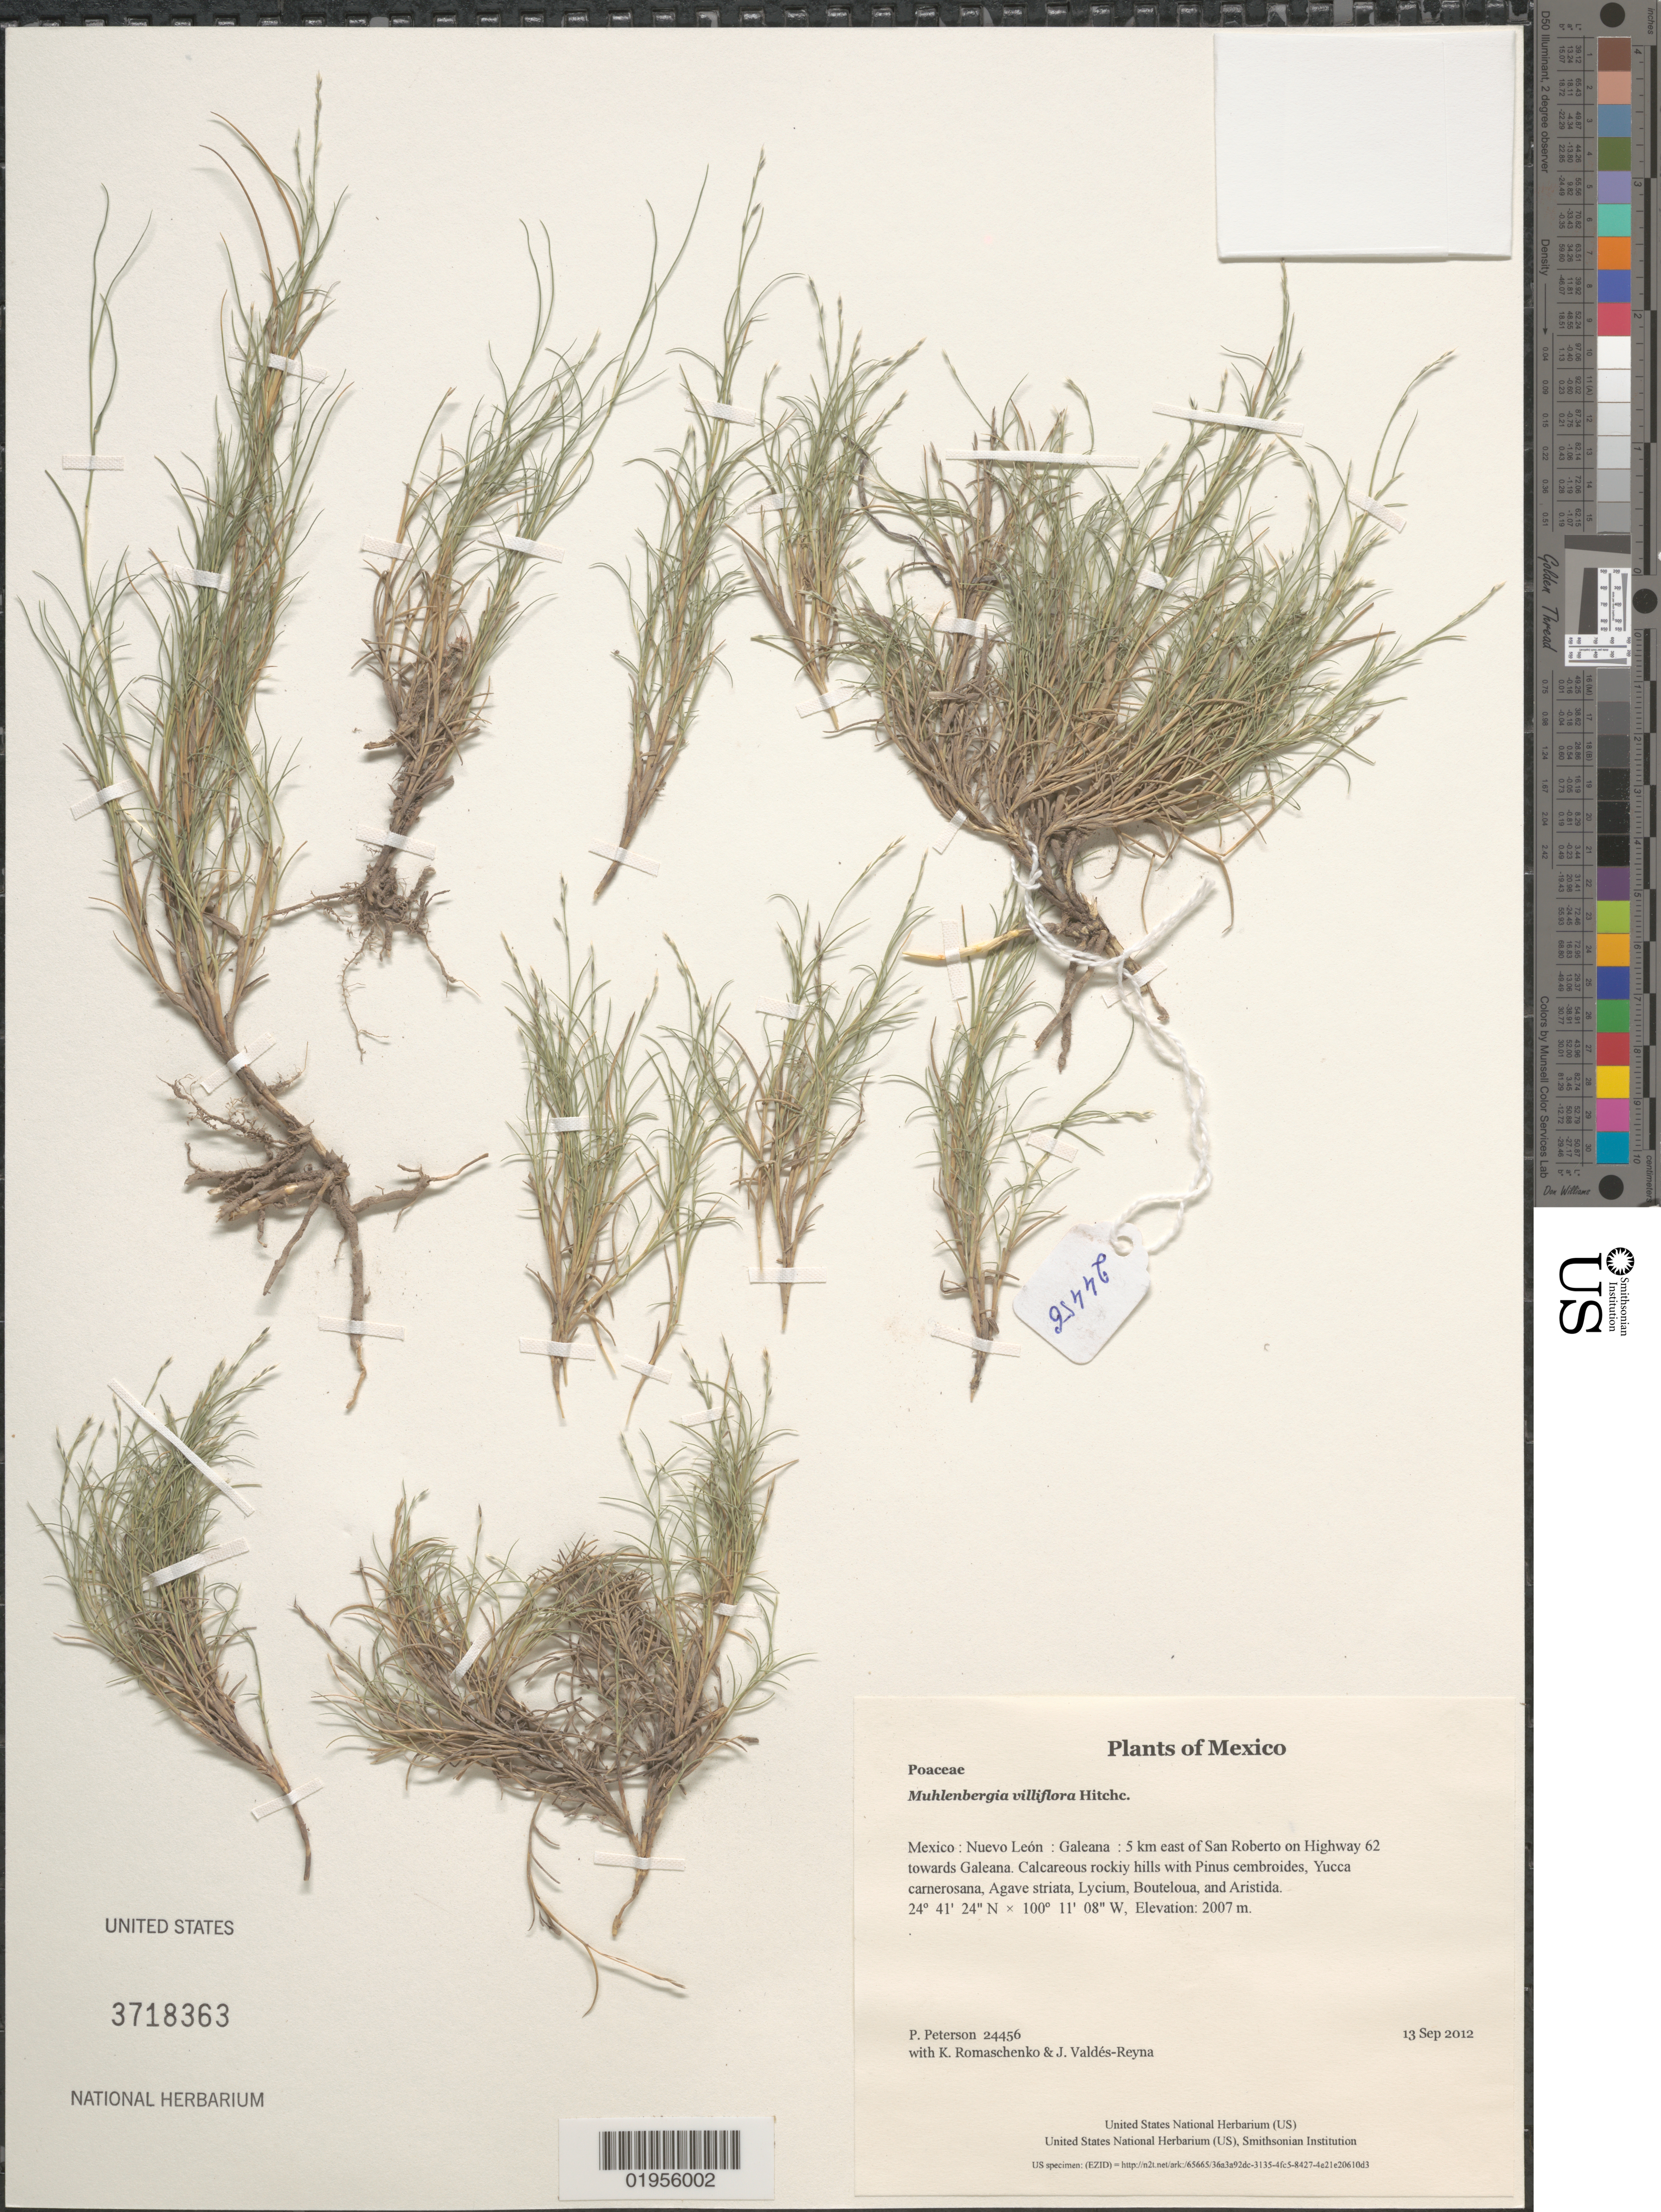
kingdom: Plantae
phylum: Tracheophyta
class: Liliopsida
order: Poales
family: Poaceae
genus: Muhlenbergia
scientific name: Muhlenbergia villiflora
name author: Hitchc.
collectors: P. M. Peterson, K. Romaschenko & J. Valdés-Reyna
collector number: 24456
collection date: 2012-09-13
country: Mexico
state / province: Nuevo León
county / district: Galeana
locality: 5 km east of San Roberto on Highway 62 towards Galeana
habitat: Calcareous rockiy hills with Pinus cembroides, Yucca carnerosana, Agave striata, Lycium, Bouteloua, and Aristida.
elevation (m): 2007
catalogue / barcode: US 3718363